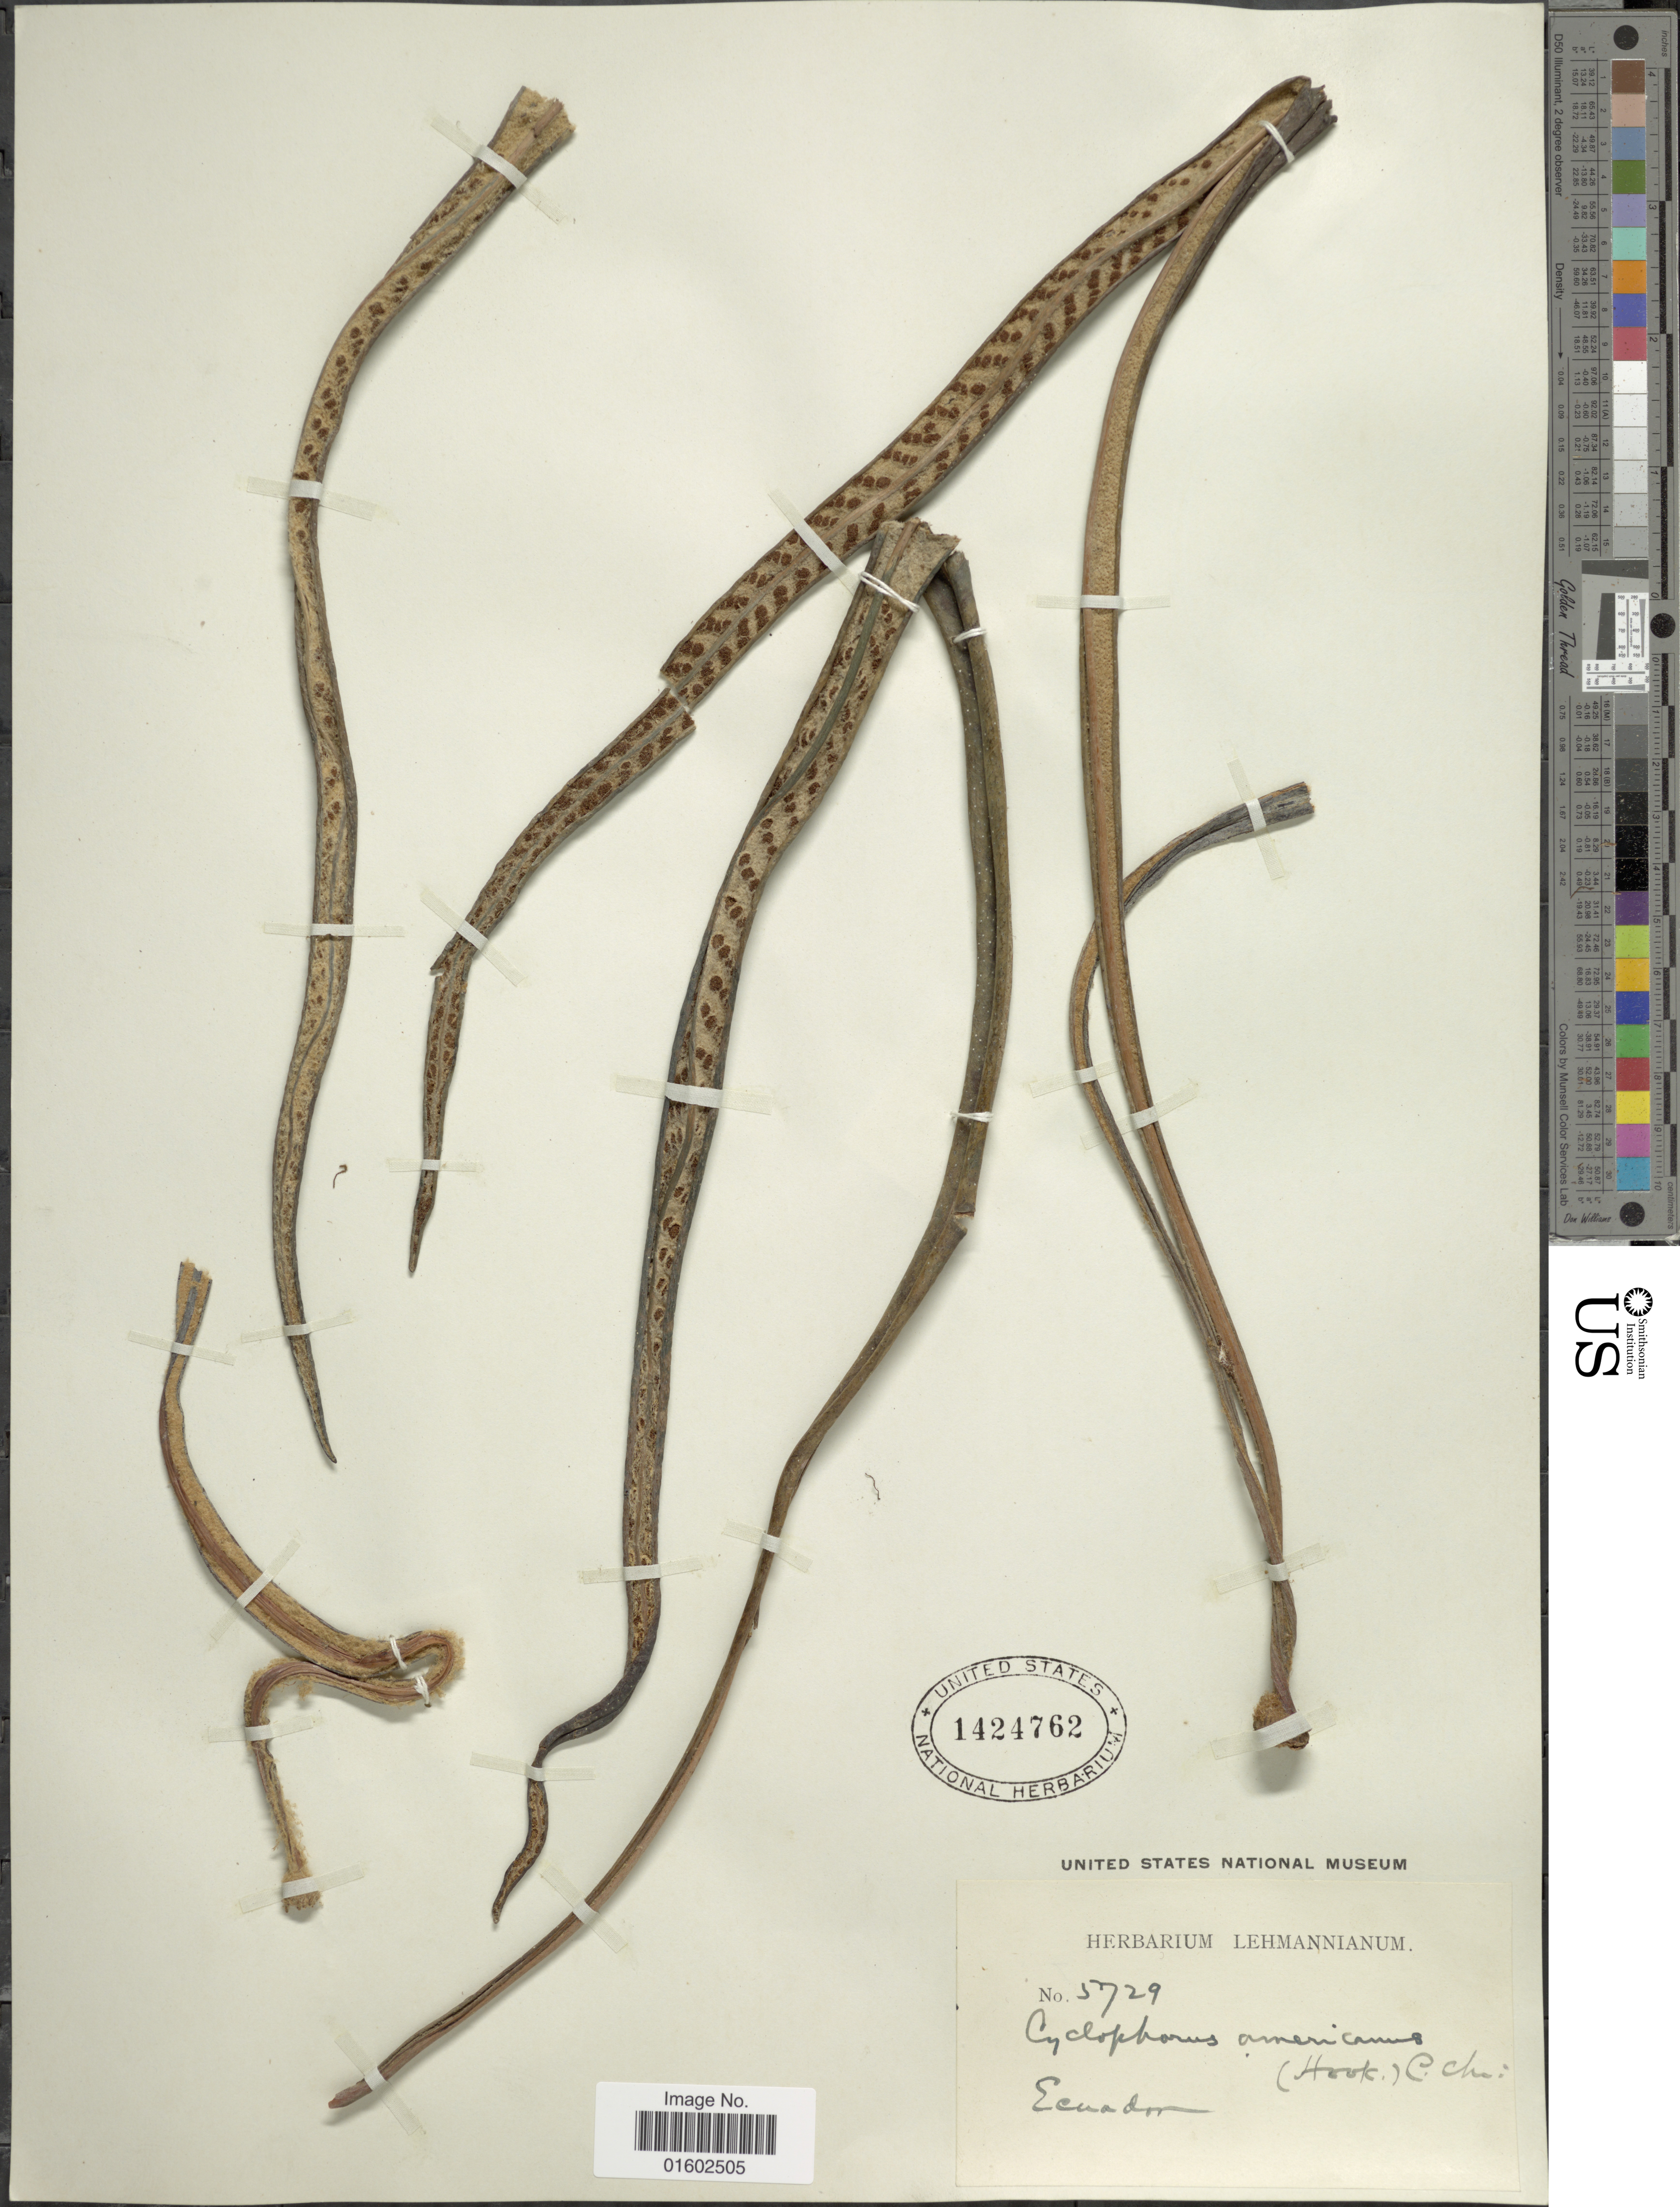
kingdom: Plantae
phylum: Tracheophyta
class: Polypodiopsida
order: Polypodiales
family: Polypodiaceae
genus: Niphidium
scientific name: Niphidium longifolium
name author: (Cav.) C.V. Morton & Lellinger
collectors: ex herb. Lehmannianum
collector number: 5729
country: Ecuador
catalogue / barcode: US 1424762